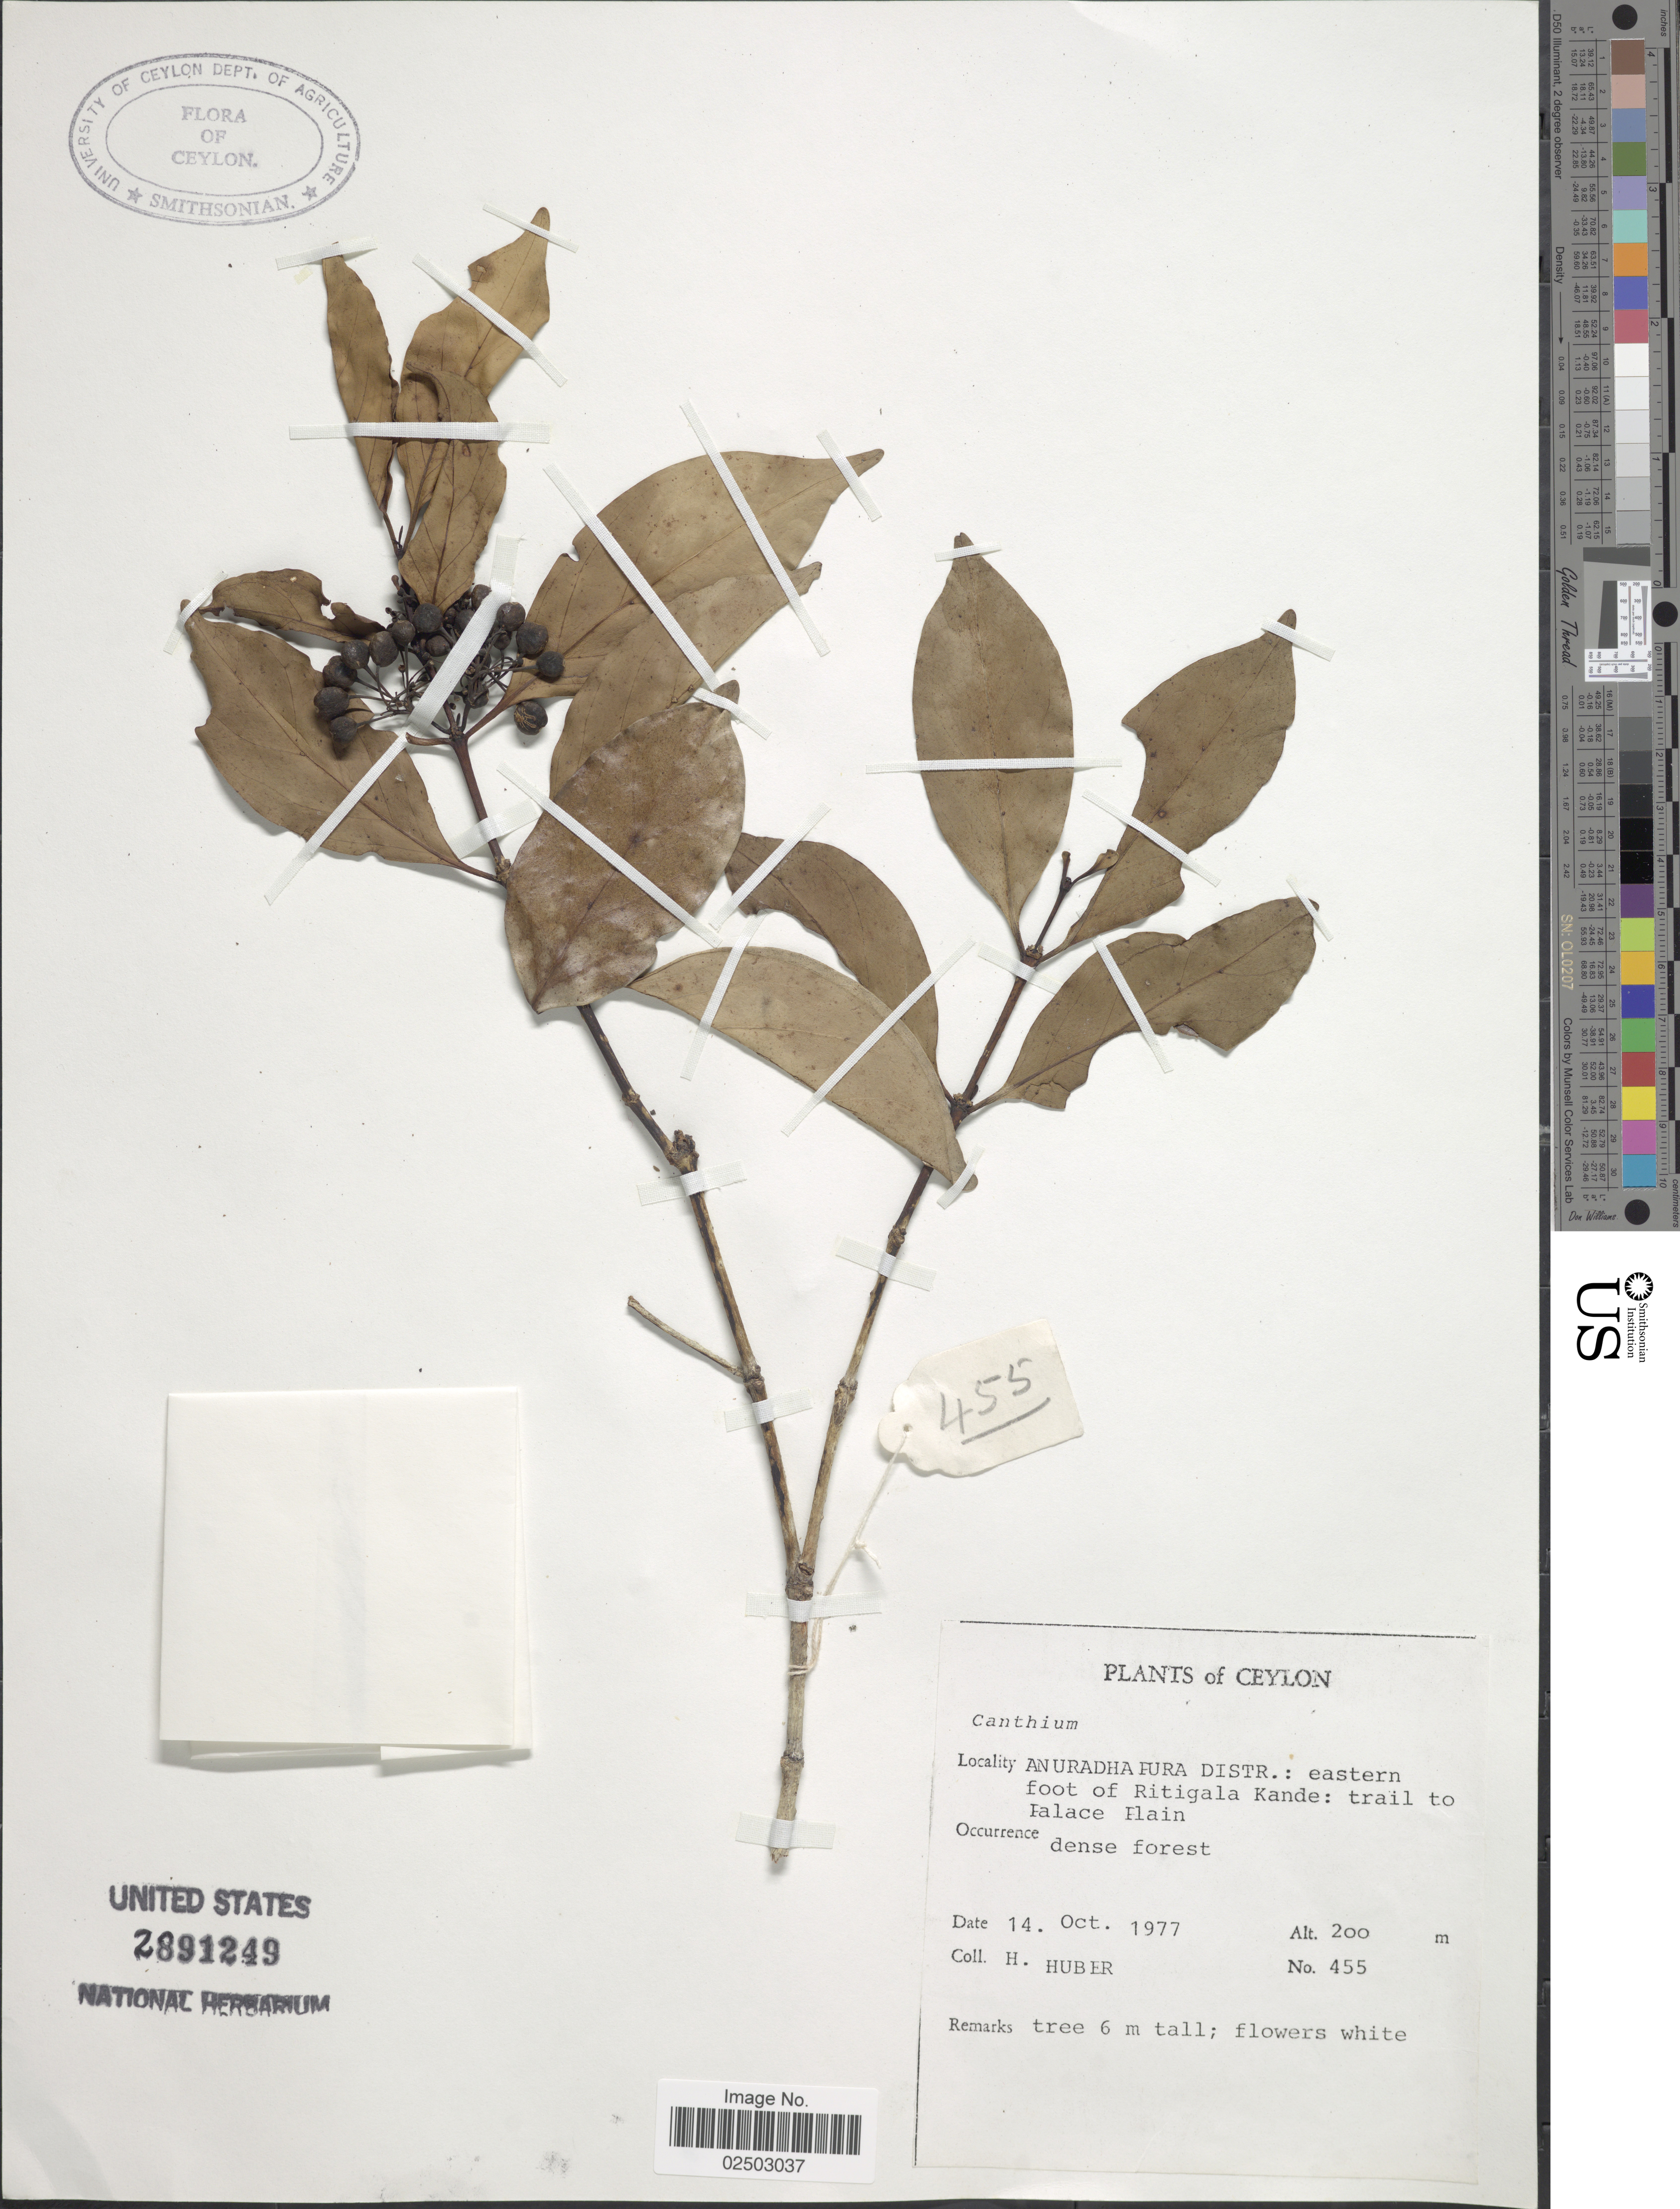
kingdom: Plantae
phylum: Tracheophyta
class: Magnoliopsida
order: Gentianales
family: Rubiaceae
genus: Bridsonia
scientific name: Bridsonia chamaedendrum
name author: (Kuntze) Verstraete & A.E. van Wyk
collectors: H. Huber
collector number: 455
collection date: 1977-12-14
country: Sri Lanka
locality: Ceylon, Anuradhapura Distr.: eastern foot of Ritigala Kande: trail to Palace Plain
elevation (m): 200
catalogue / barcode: US 2891249